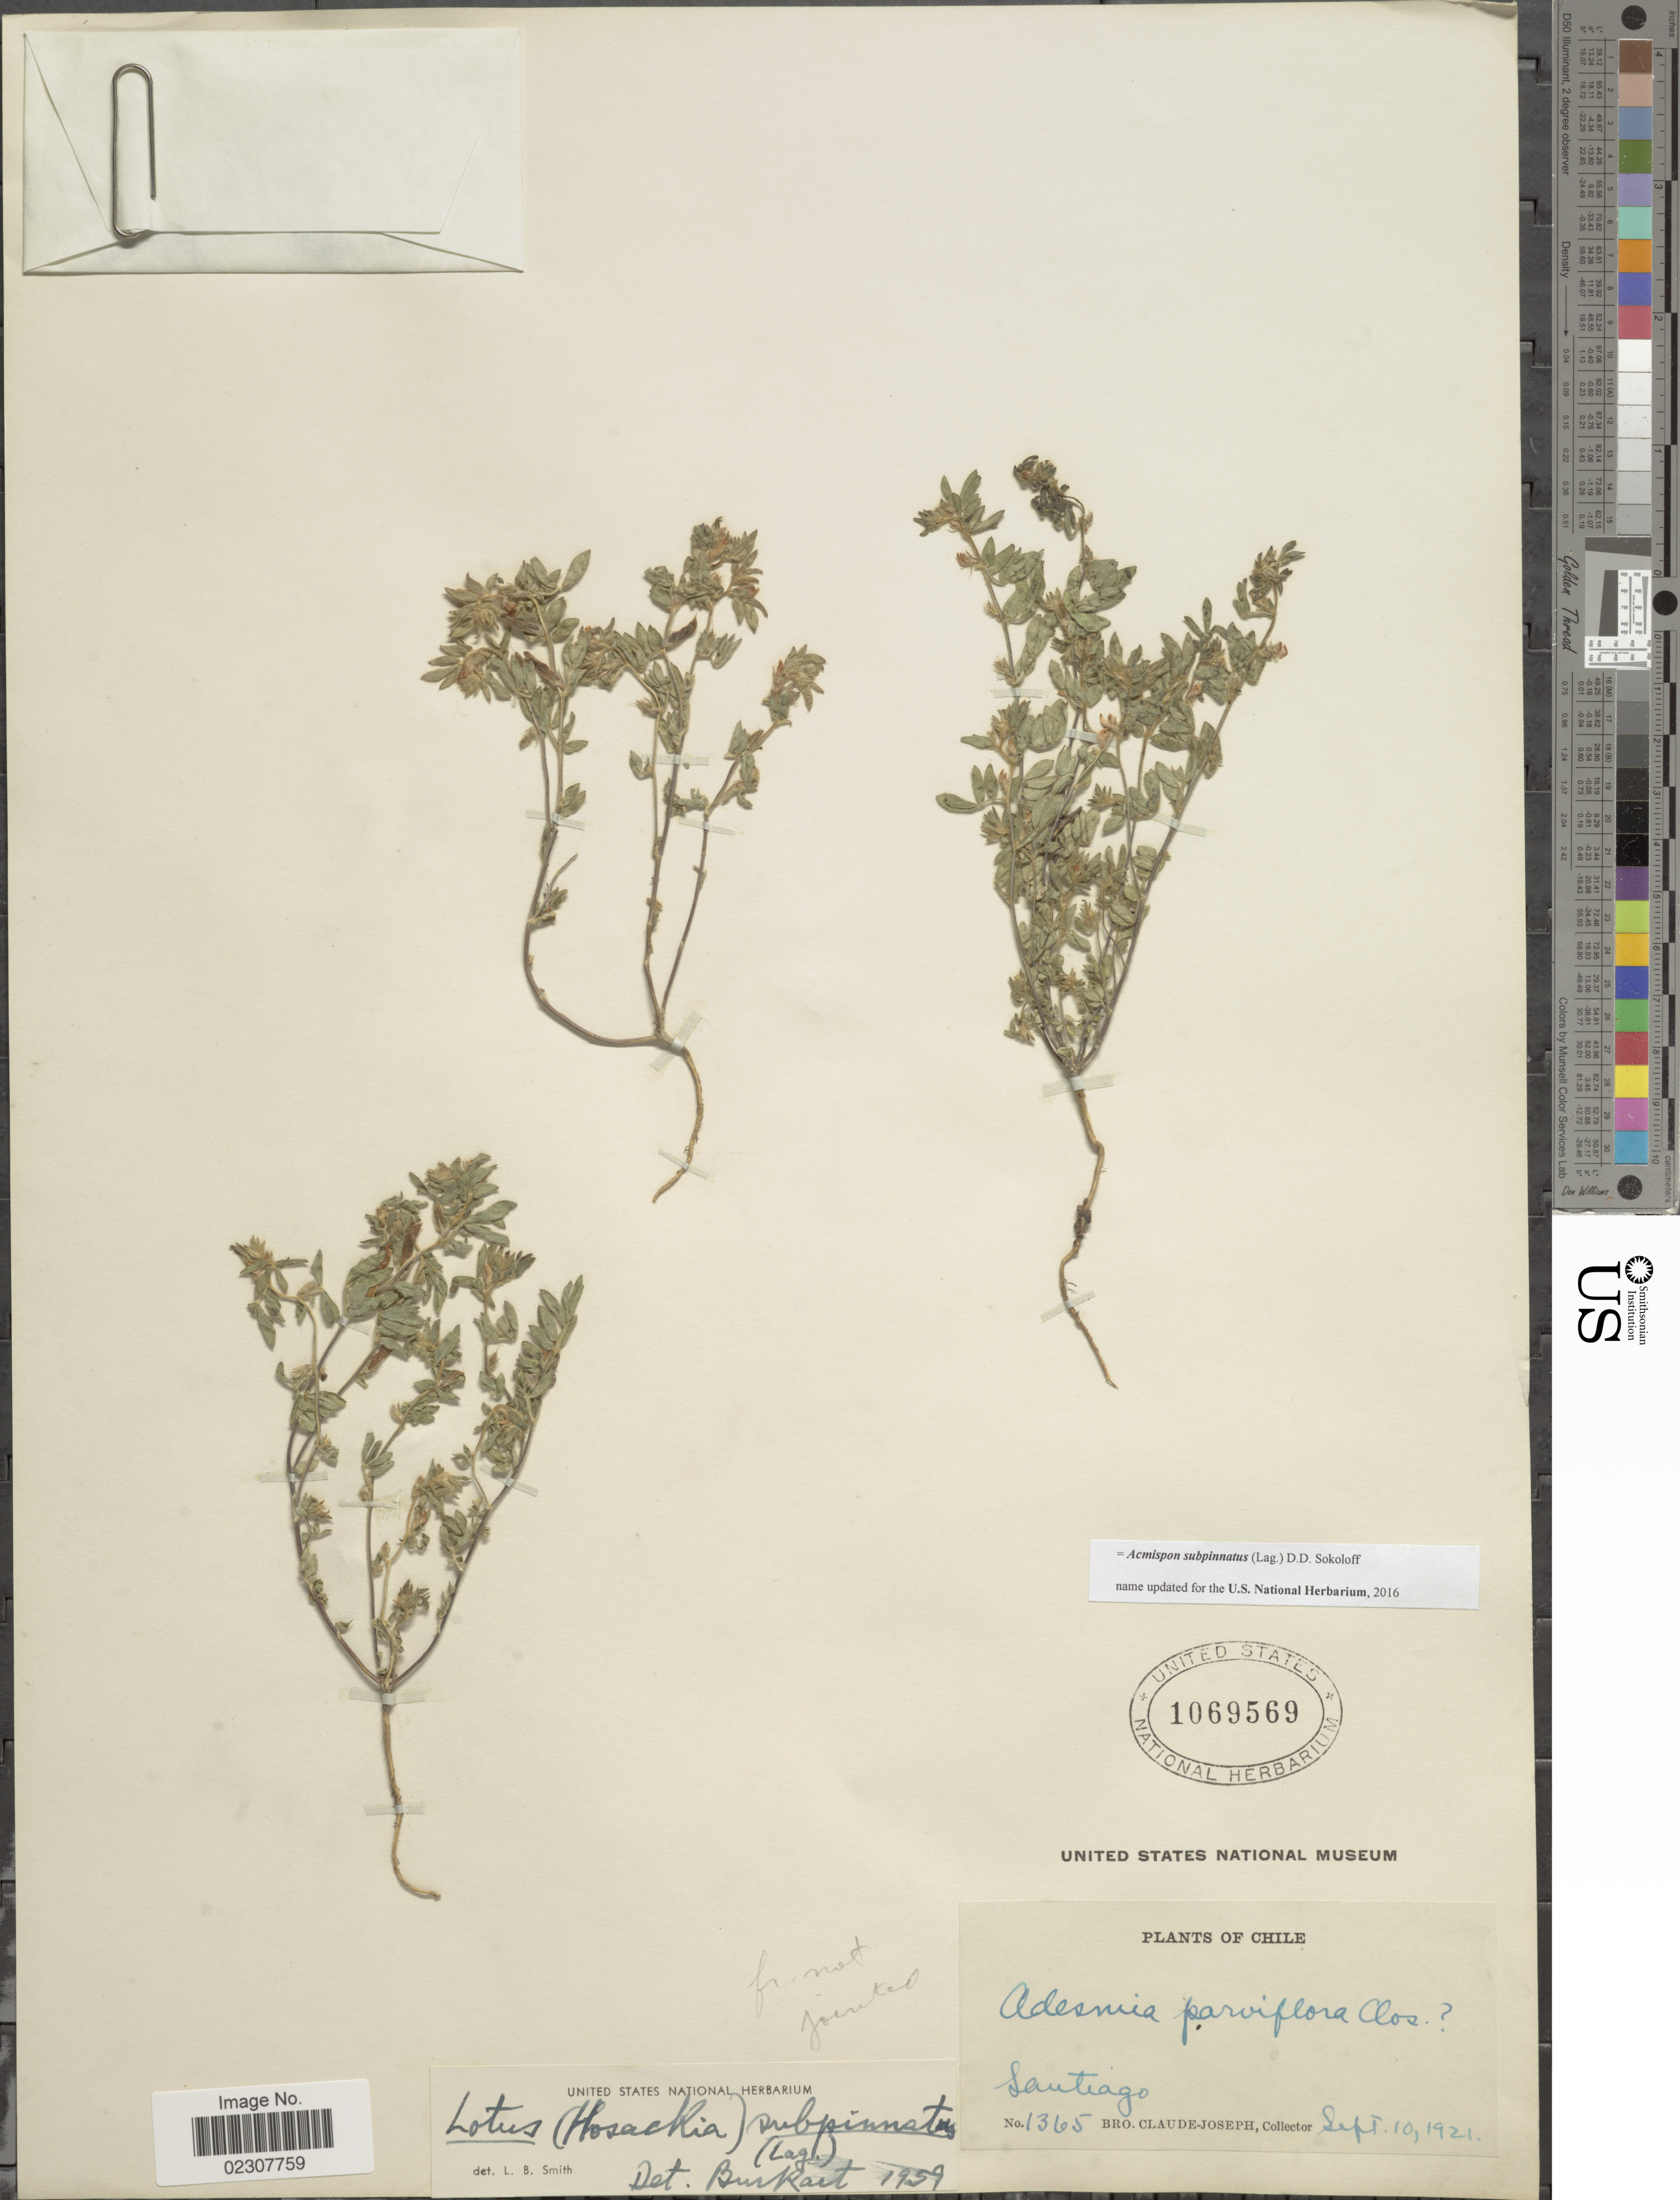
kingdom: Plantae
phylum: Tracheophyta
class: Magnoliopsida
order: Fabales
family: Fabaceae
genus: Acmispon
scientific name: Acmispon subpinnatus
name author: (Lag.) D.D. Sokoloff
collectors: Bro. Claude-Joseph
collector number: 1365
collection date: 1921-09-10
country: Chile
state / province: Región Metropolitana (RM)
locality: Santiago.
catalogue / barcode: US 1069569